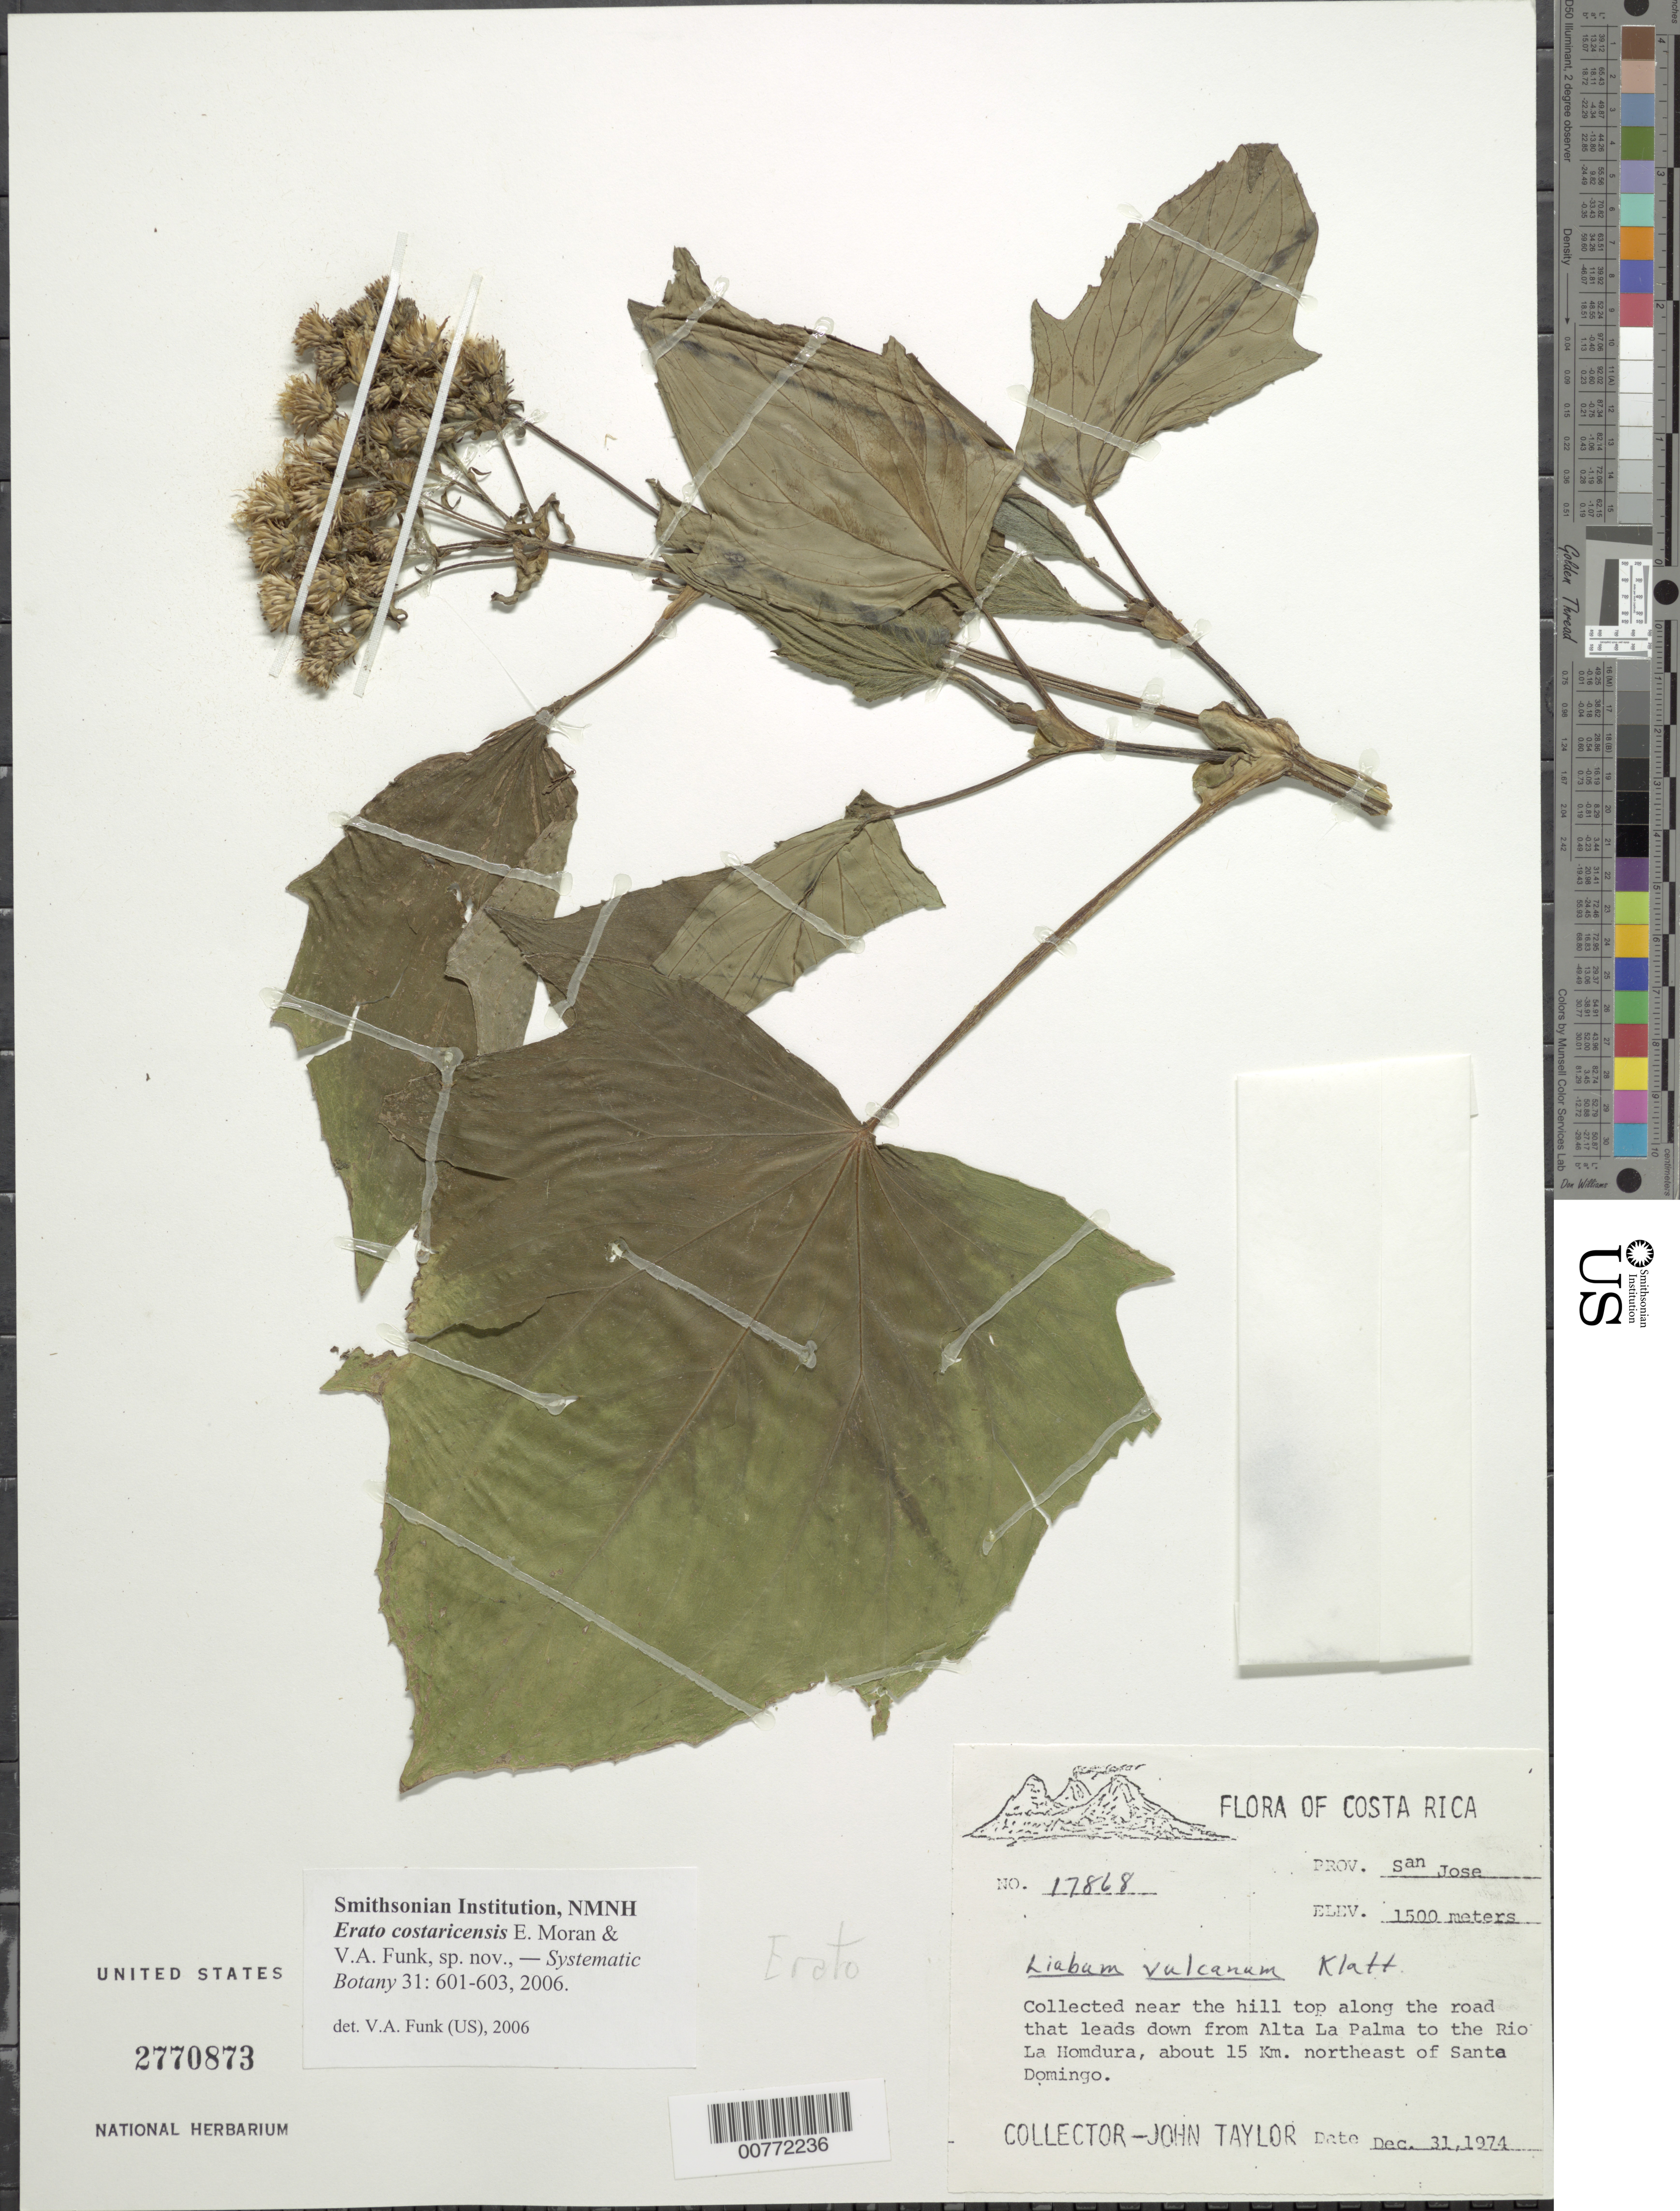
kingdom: Plantae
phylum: Tracheophyta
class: Magnoliopsida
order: Asterales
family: Asteraceae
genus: Erato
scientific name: Erato costaricensis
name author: Moran & V.A. Funk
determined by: Funk, Vicki A., (BOT), Smithsonian Institution - National Museum of Natural History (UNITED STATES)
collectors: N. Taylor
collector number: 17868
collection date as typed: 31 December 1974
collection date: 1974-12-31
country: Costa Rica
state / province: Heredia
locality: Santa Domingo, 15 km NE of, on road from Alta La Palma to Rio La Homdura near top of hill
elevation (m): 1500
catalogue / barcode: US 2770873